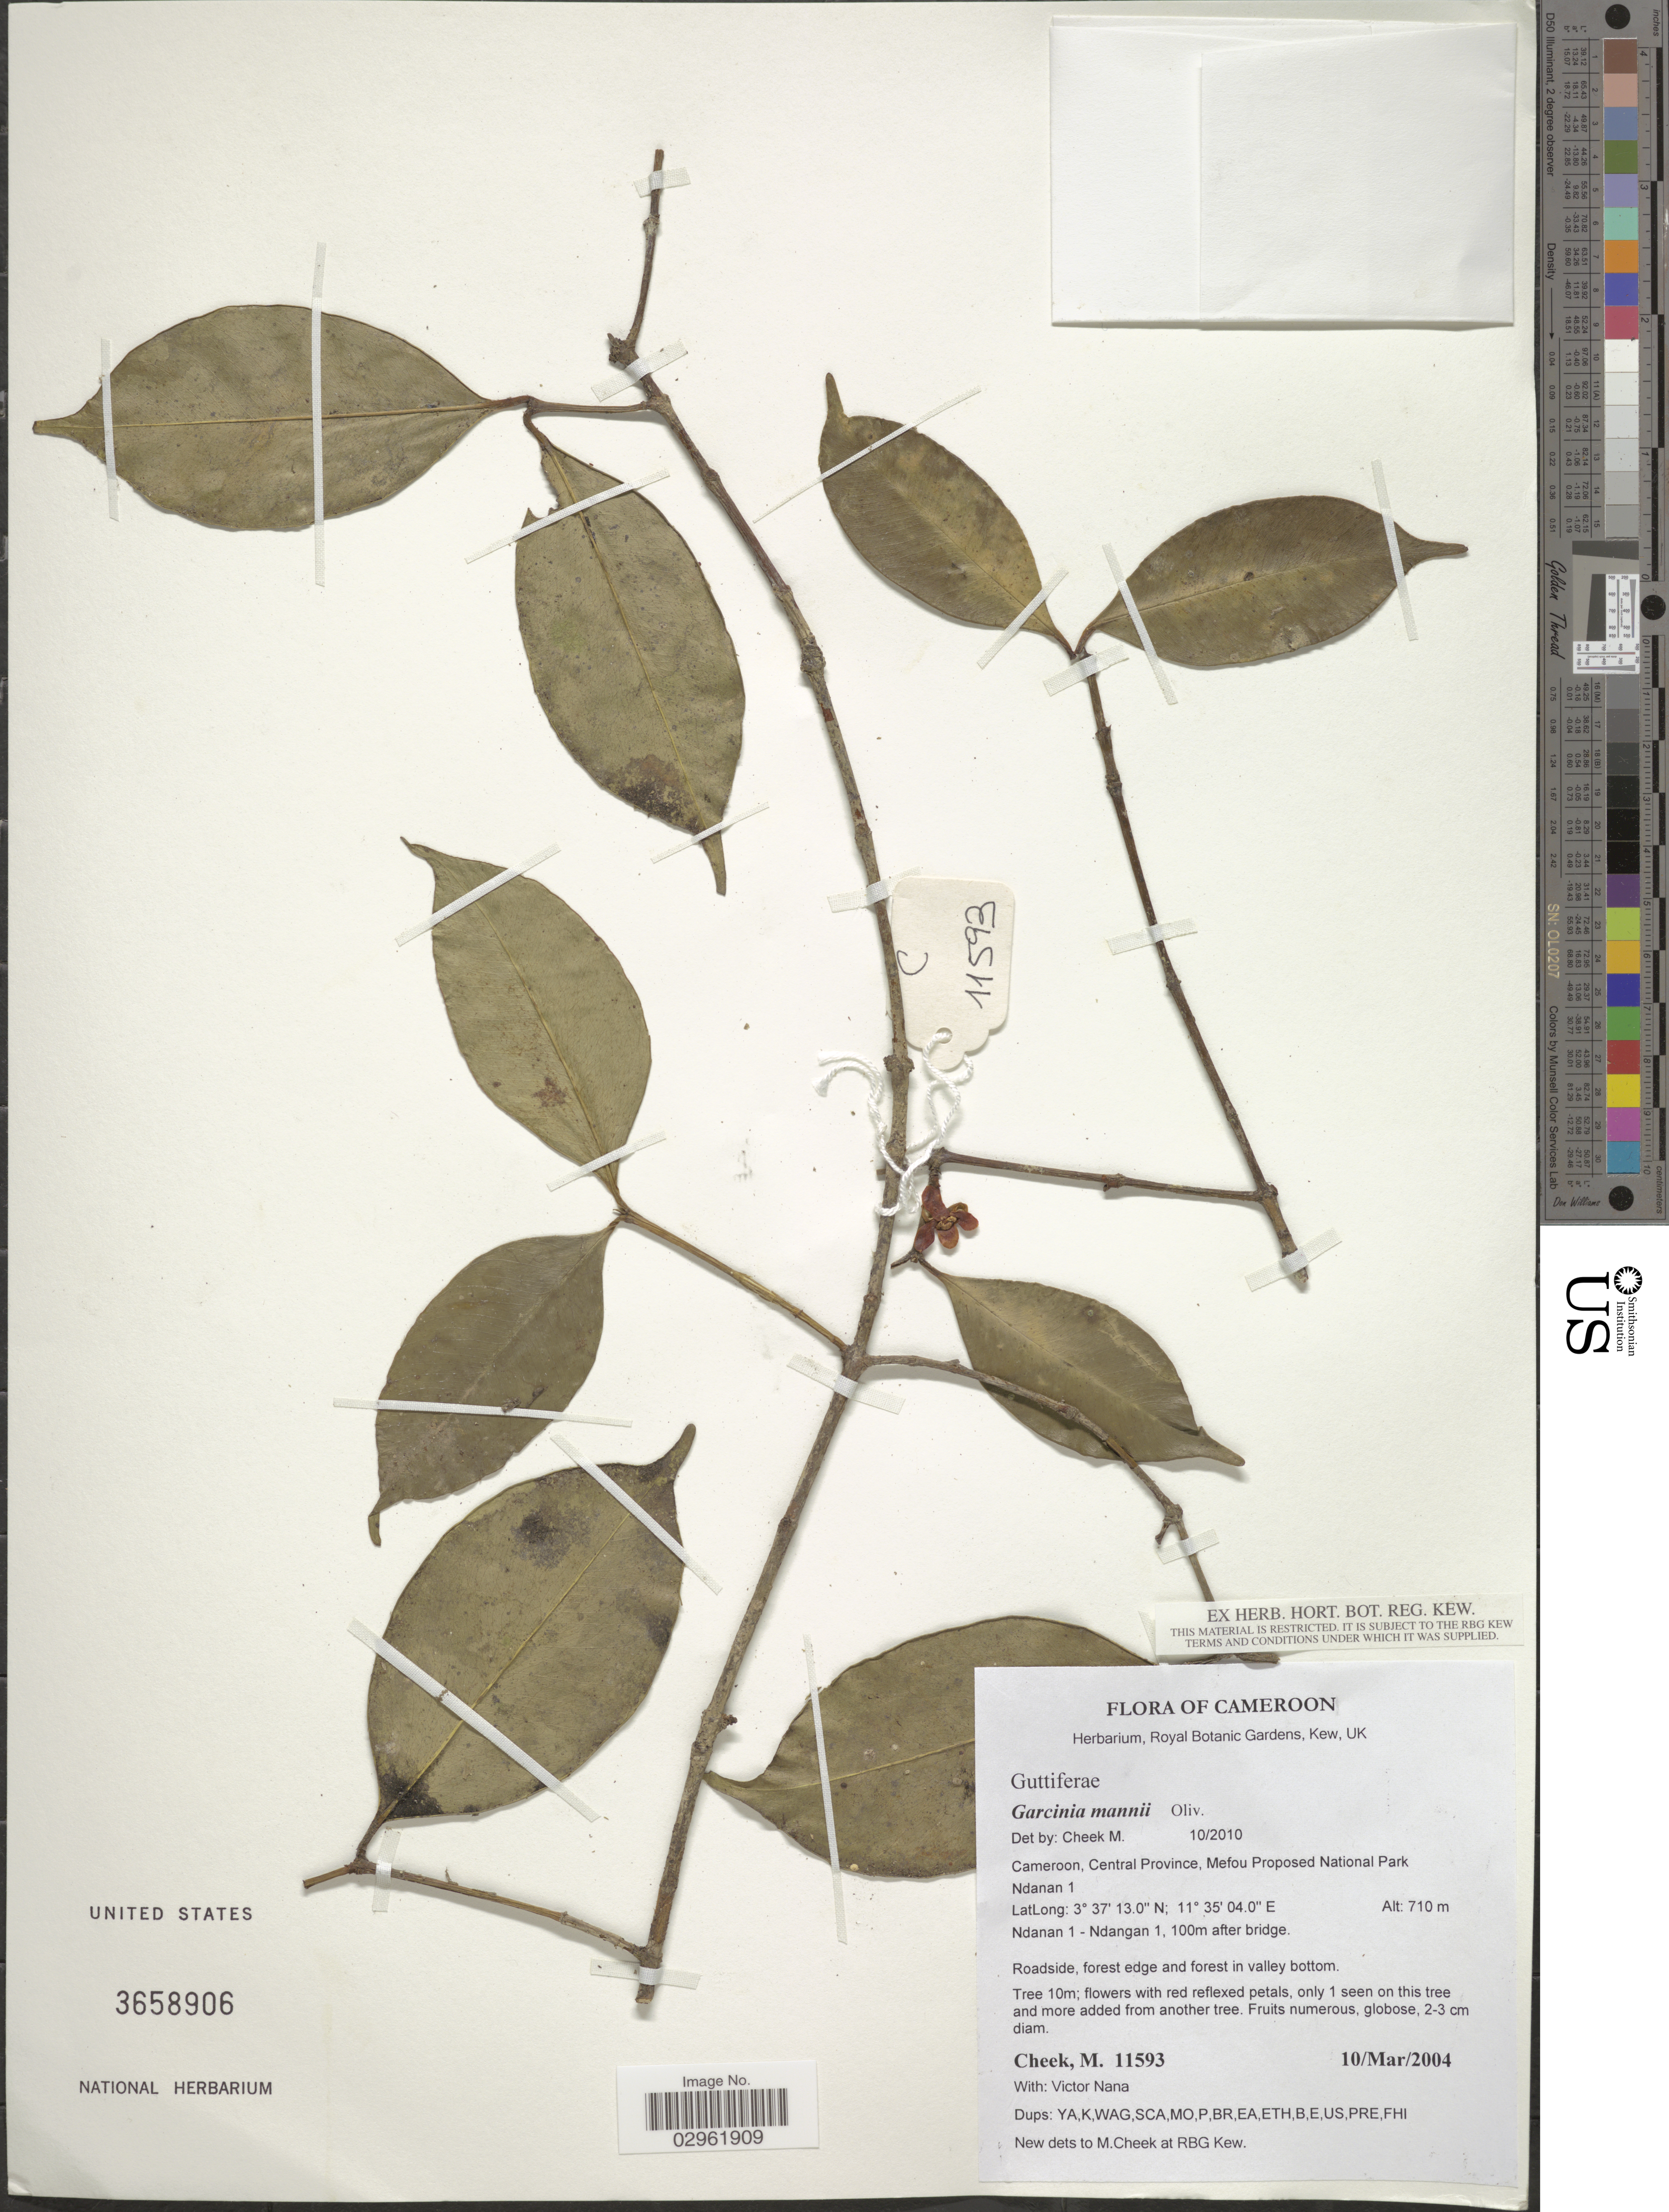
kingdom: Plantae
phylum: Tracheophyta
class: Magnoliopsida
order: Malpighiales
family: Clusiaceae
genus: Garcinia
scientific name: Garcinia mannii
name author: Oliv.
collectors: M. Cheek & V. Nana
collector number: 11593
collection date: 2004-03-10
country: Cameroon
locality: Cameroon, Central Province, Mefou Proposed National Park, Ndanan 1, Ndanan 1 - Ndangan 1.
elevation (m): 710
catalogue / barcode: US 3658906